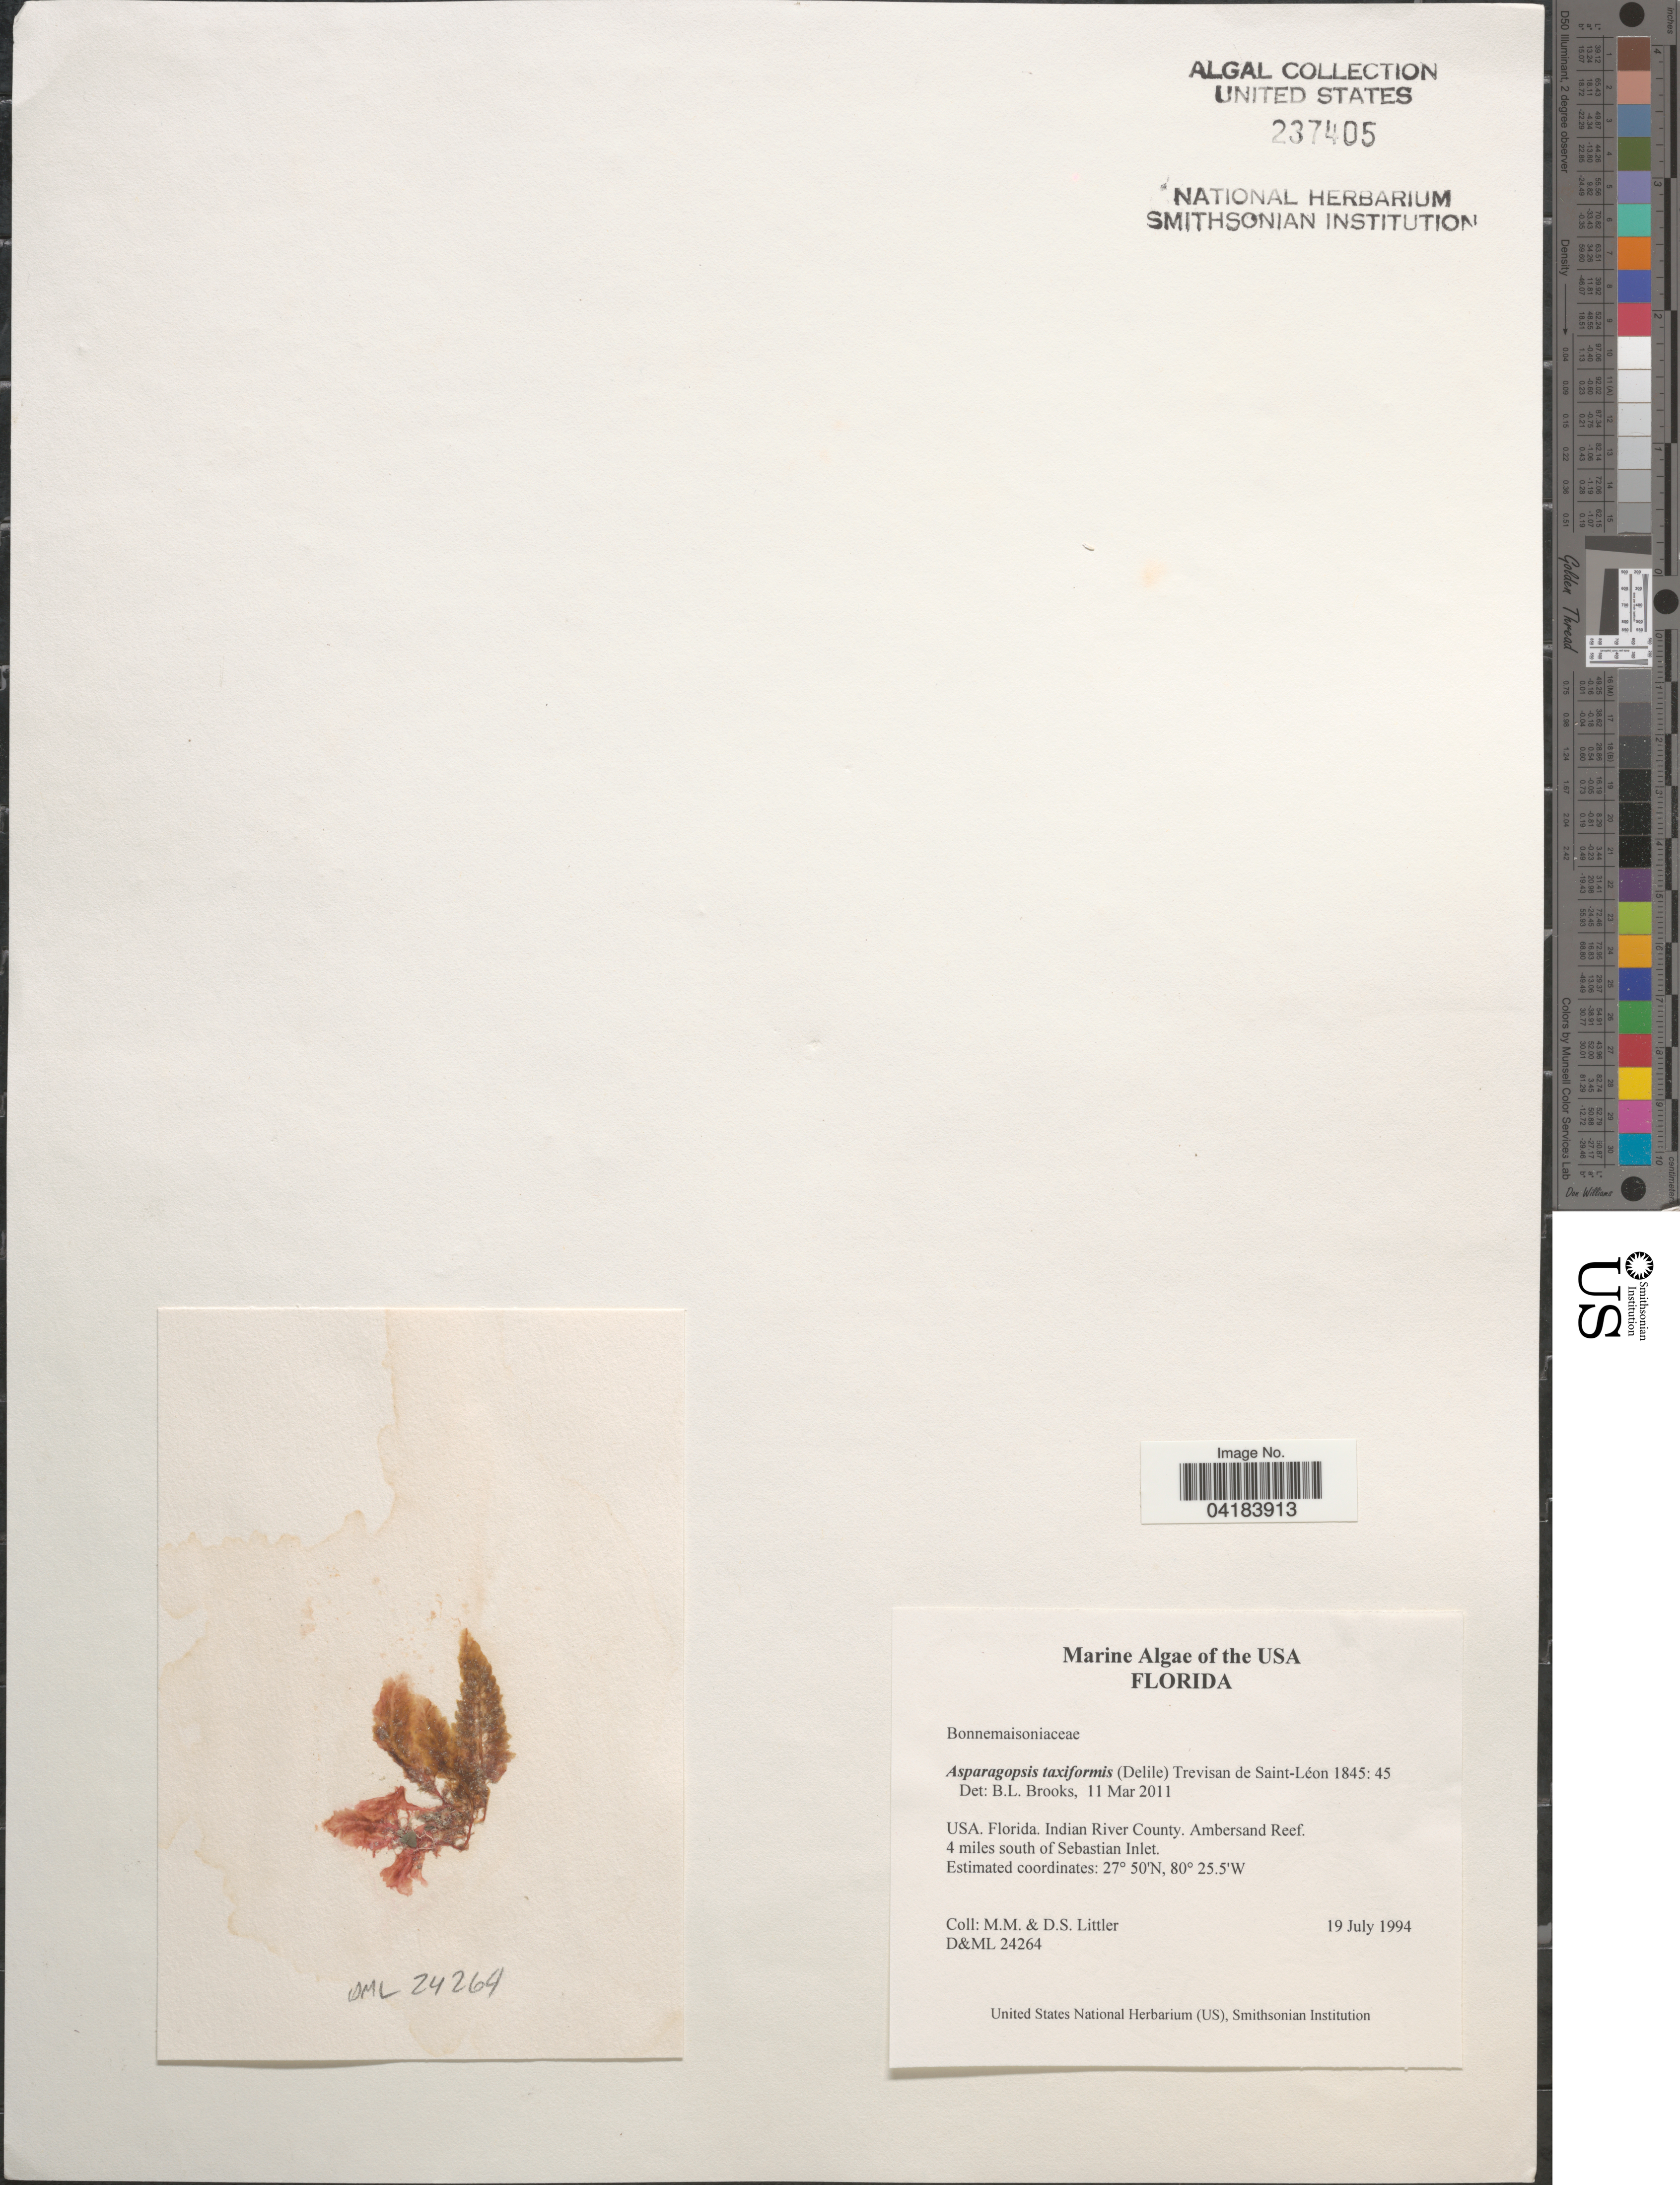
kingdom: Plantae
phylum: Rhodophyta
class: Florideophyceae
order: Bonnemaisoniales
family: Bonnemaisoniaceae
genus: Asparagopsis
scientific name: Asparagopsis taxiformis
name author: (Delile) Trevis.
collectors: D. S. Littler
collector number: D&ML24264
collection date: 1994-07-19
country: United States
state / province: Florida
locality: Indian River County. Ambersand Reef. 4 miles south of Sebastian Inlet.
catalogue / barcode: US 237405